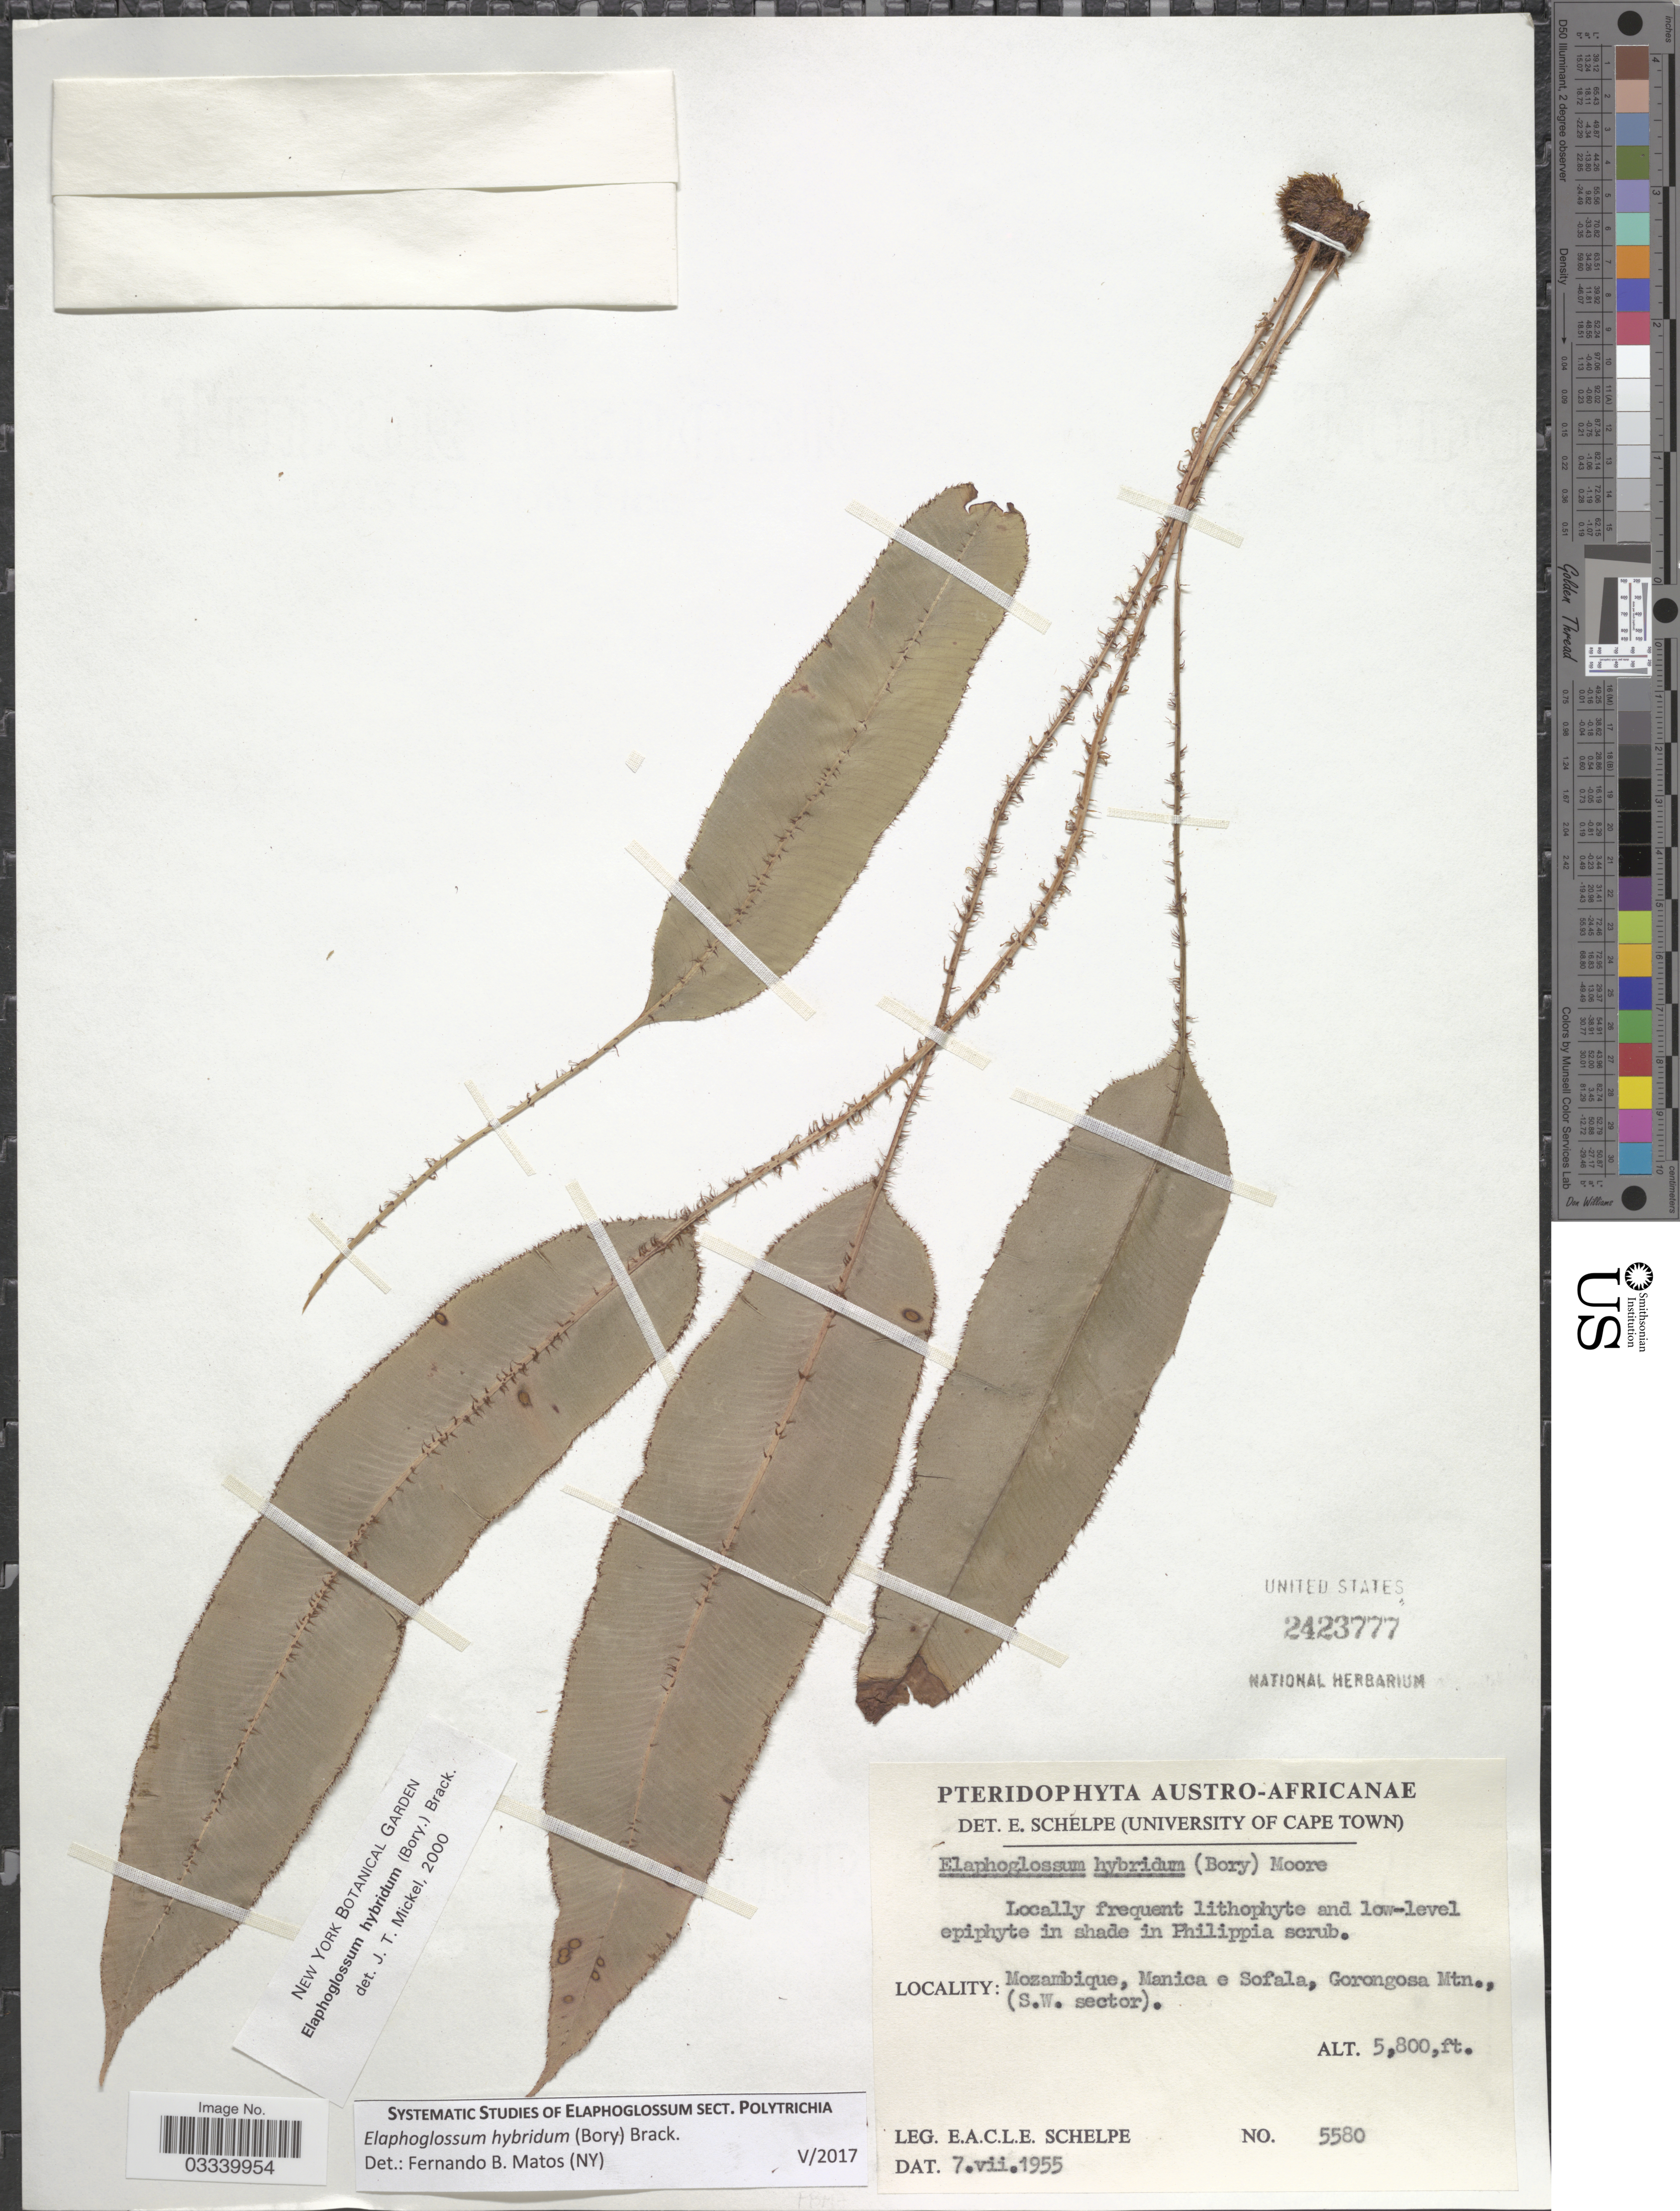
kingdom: Plantae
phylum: Tracheophyta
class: Polypodiopsida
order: Polypodiales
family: Dryopteridaceae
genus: Elaphoglossum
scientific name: Elaphoglossum hybridum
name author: (Bory) T. Moore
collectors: E. A. C. L. E. Schelpe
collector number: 5580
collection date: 1955-07-07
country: Mozambique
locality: Manica e Sofala, Gorongosa Mtn., (S.W.sector)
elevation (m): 1768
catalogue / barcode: US 2423777